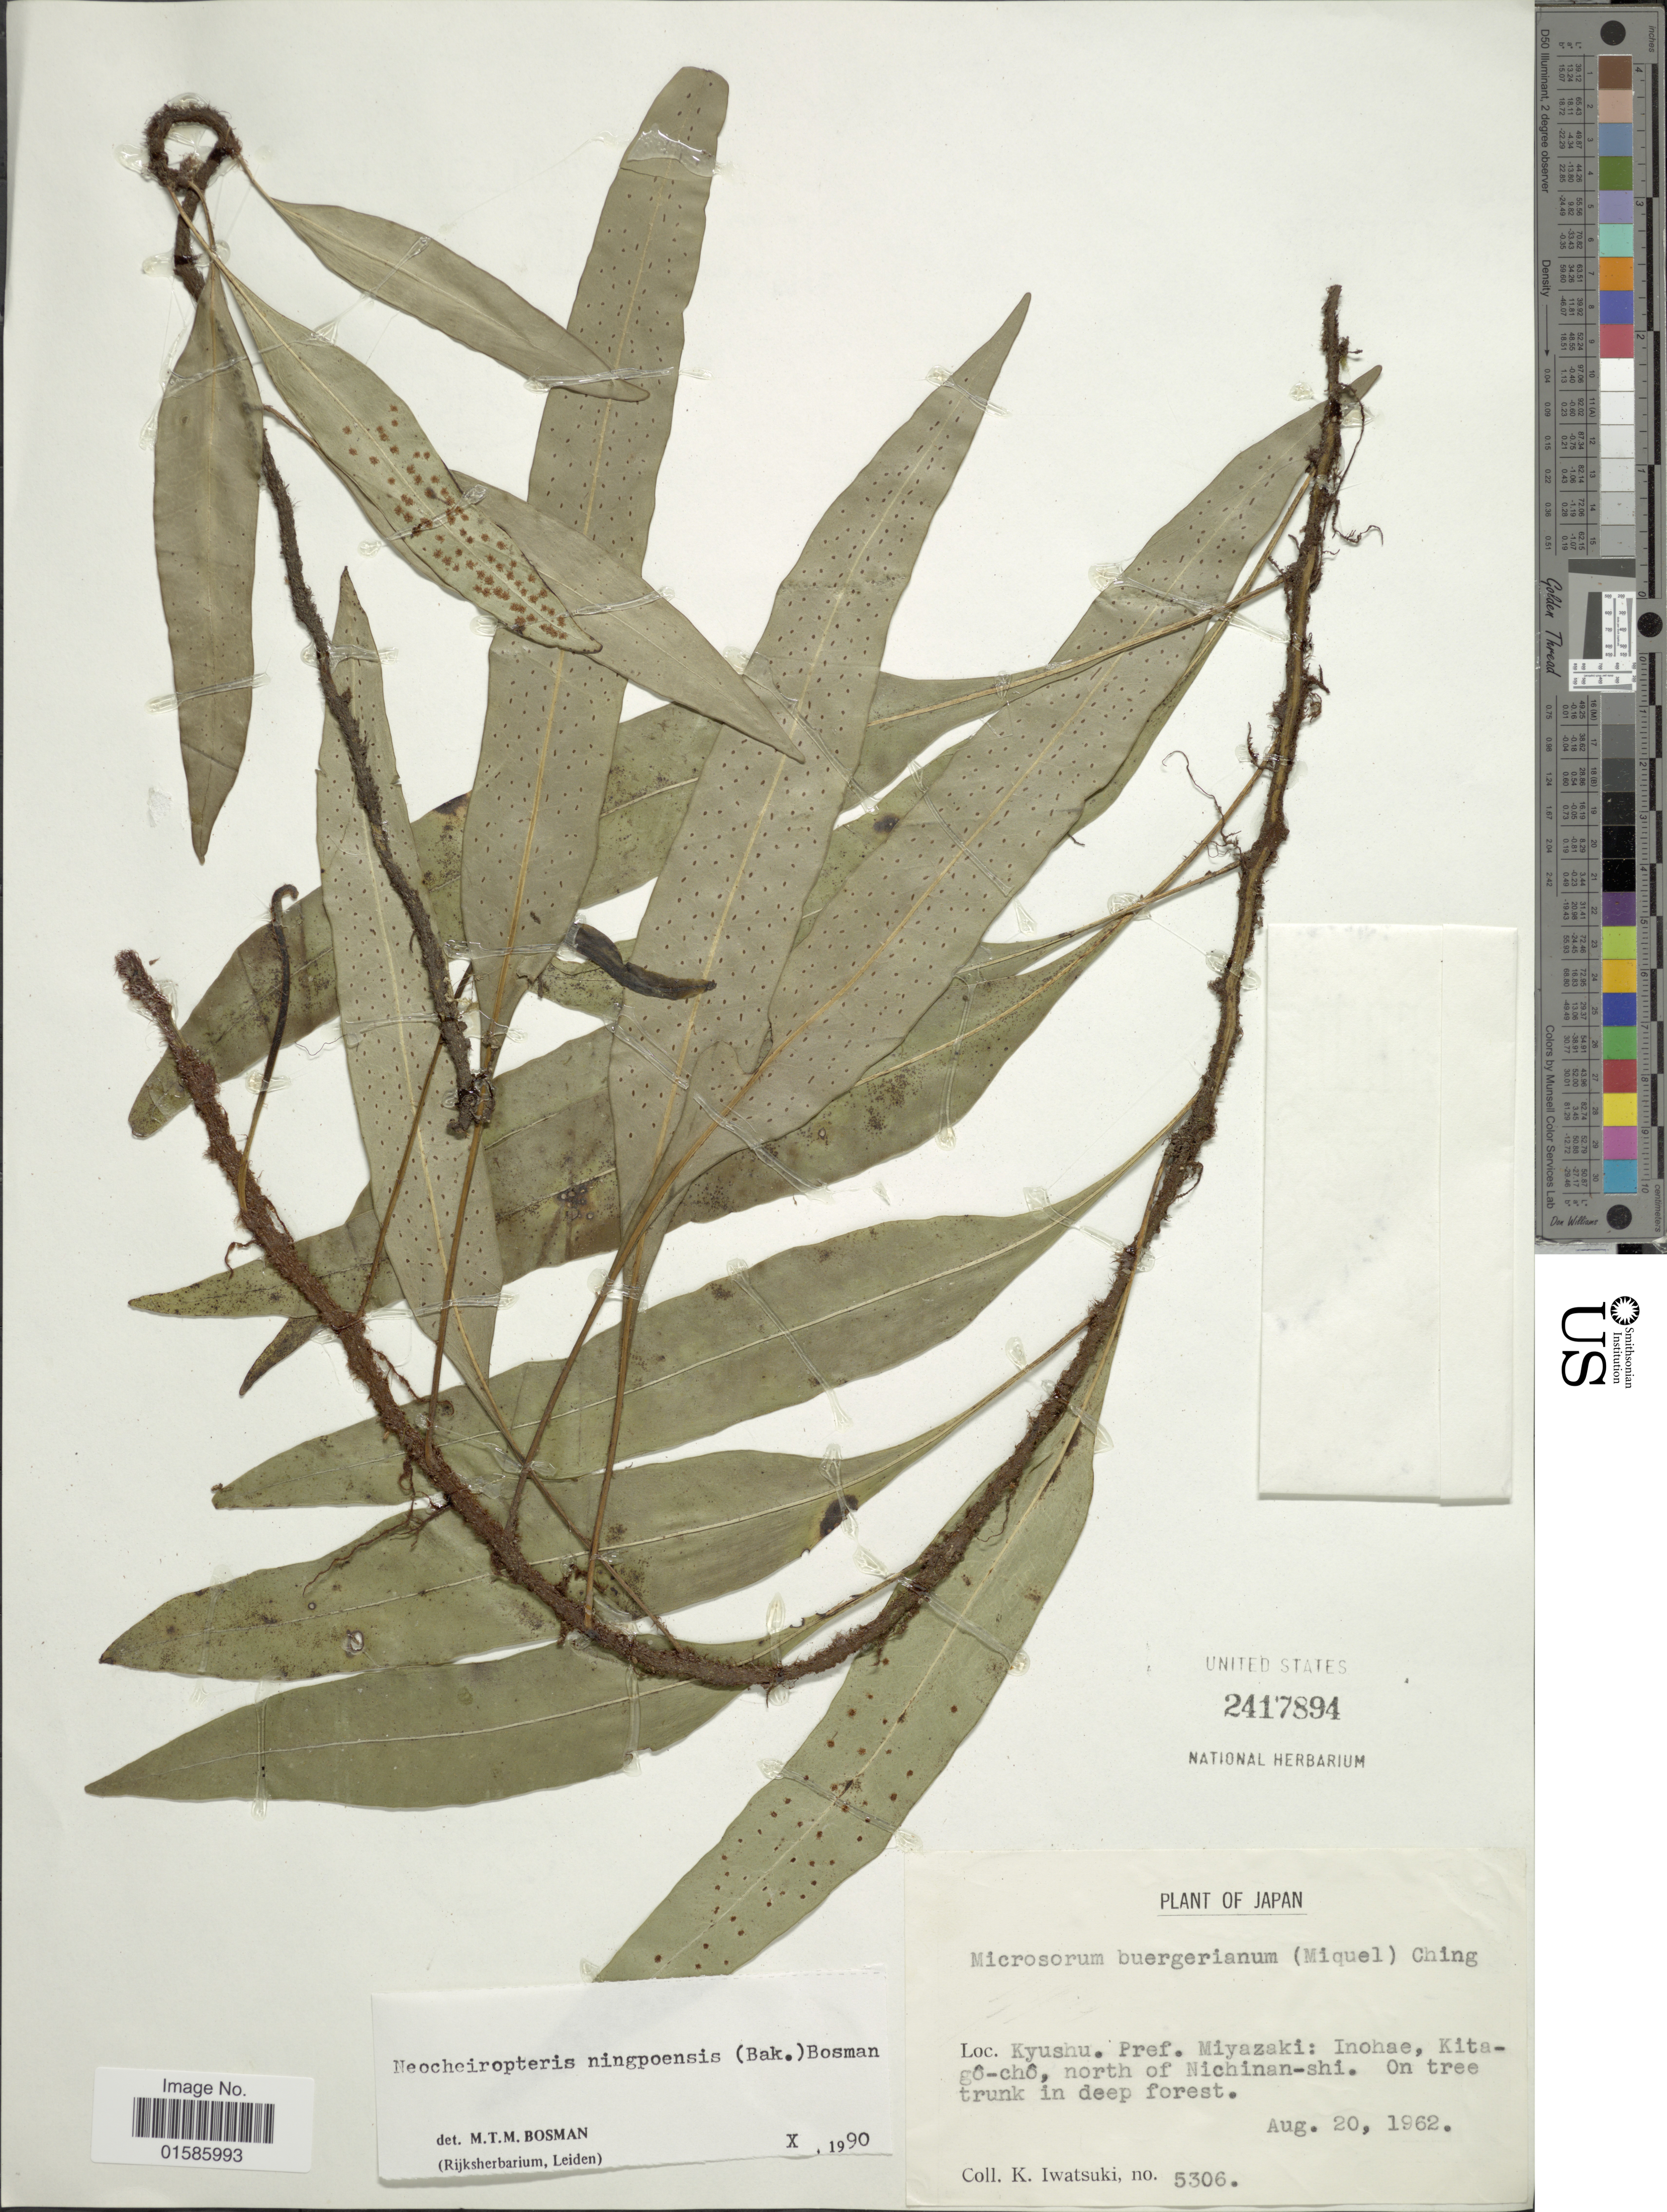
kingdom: Plantae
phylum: Tracheophyta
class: Polypodiopsida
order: Polypodiales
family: Polypodiaceae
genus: Microsorum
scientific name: Microsorum ningpoensis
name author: (Baker)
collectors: K. Iwatsuki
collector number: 5306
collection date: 1962-08-20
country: Japan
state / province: Miyazaki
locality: Kyushu Pref Miyazaki: Inohae, Kitagô-chô, north of Nichinan-shi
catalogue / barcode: US 2417894